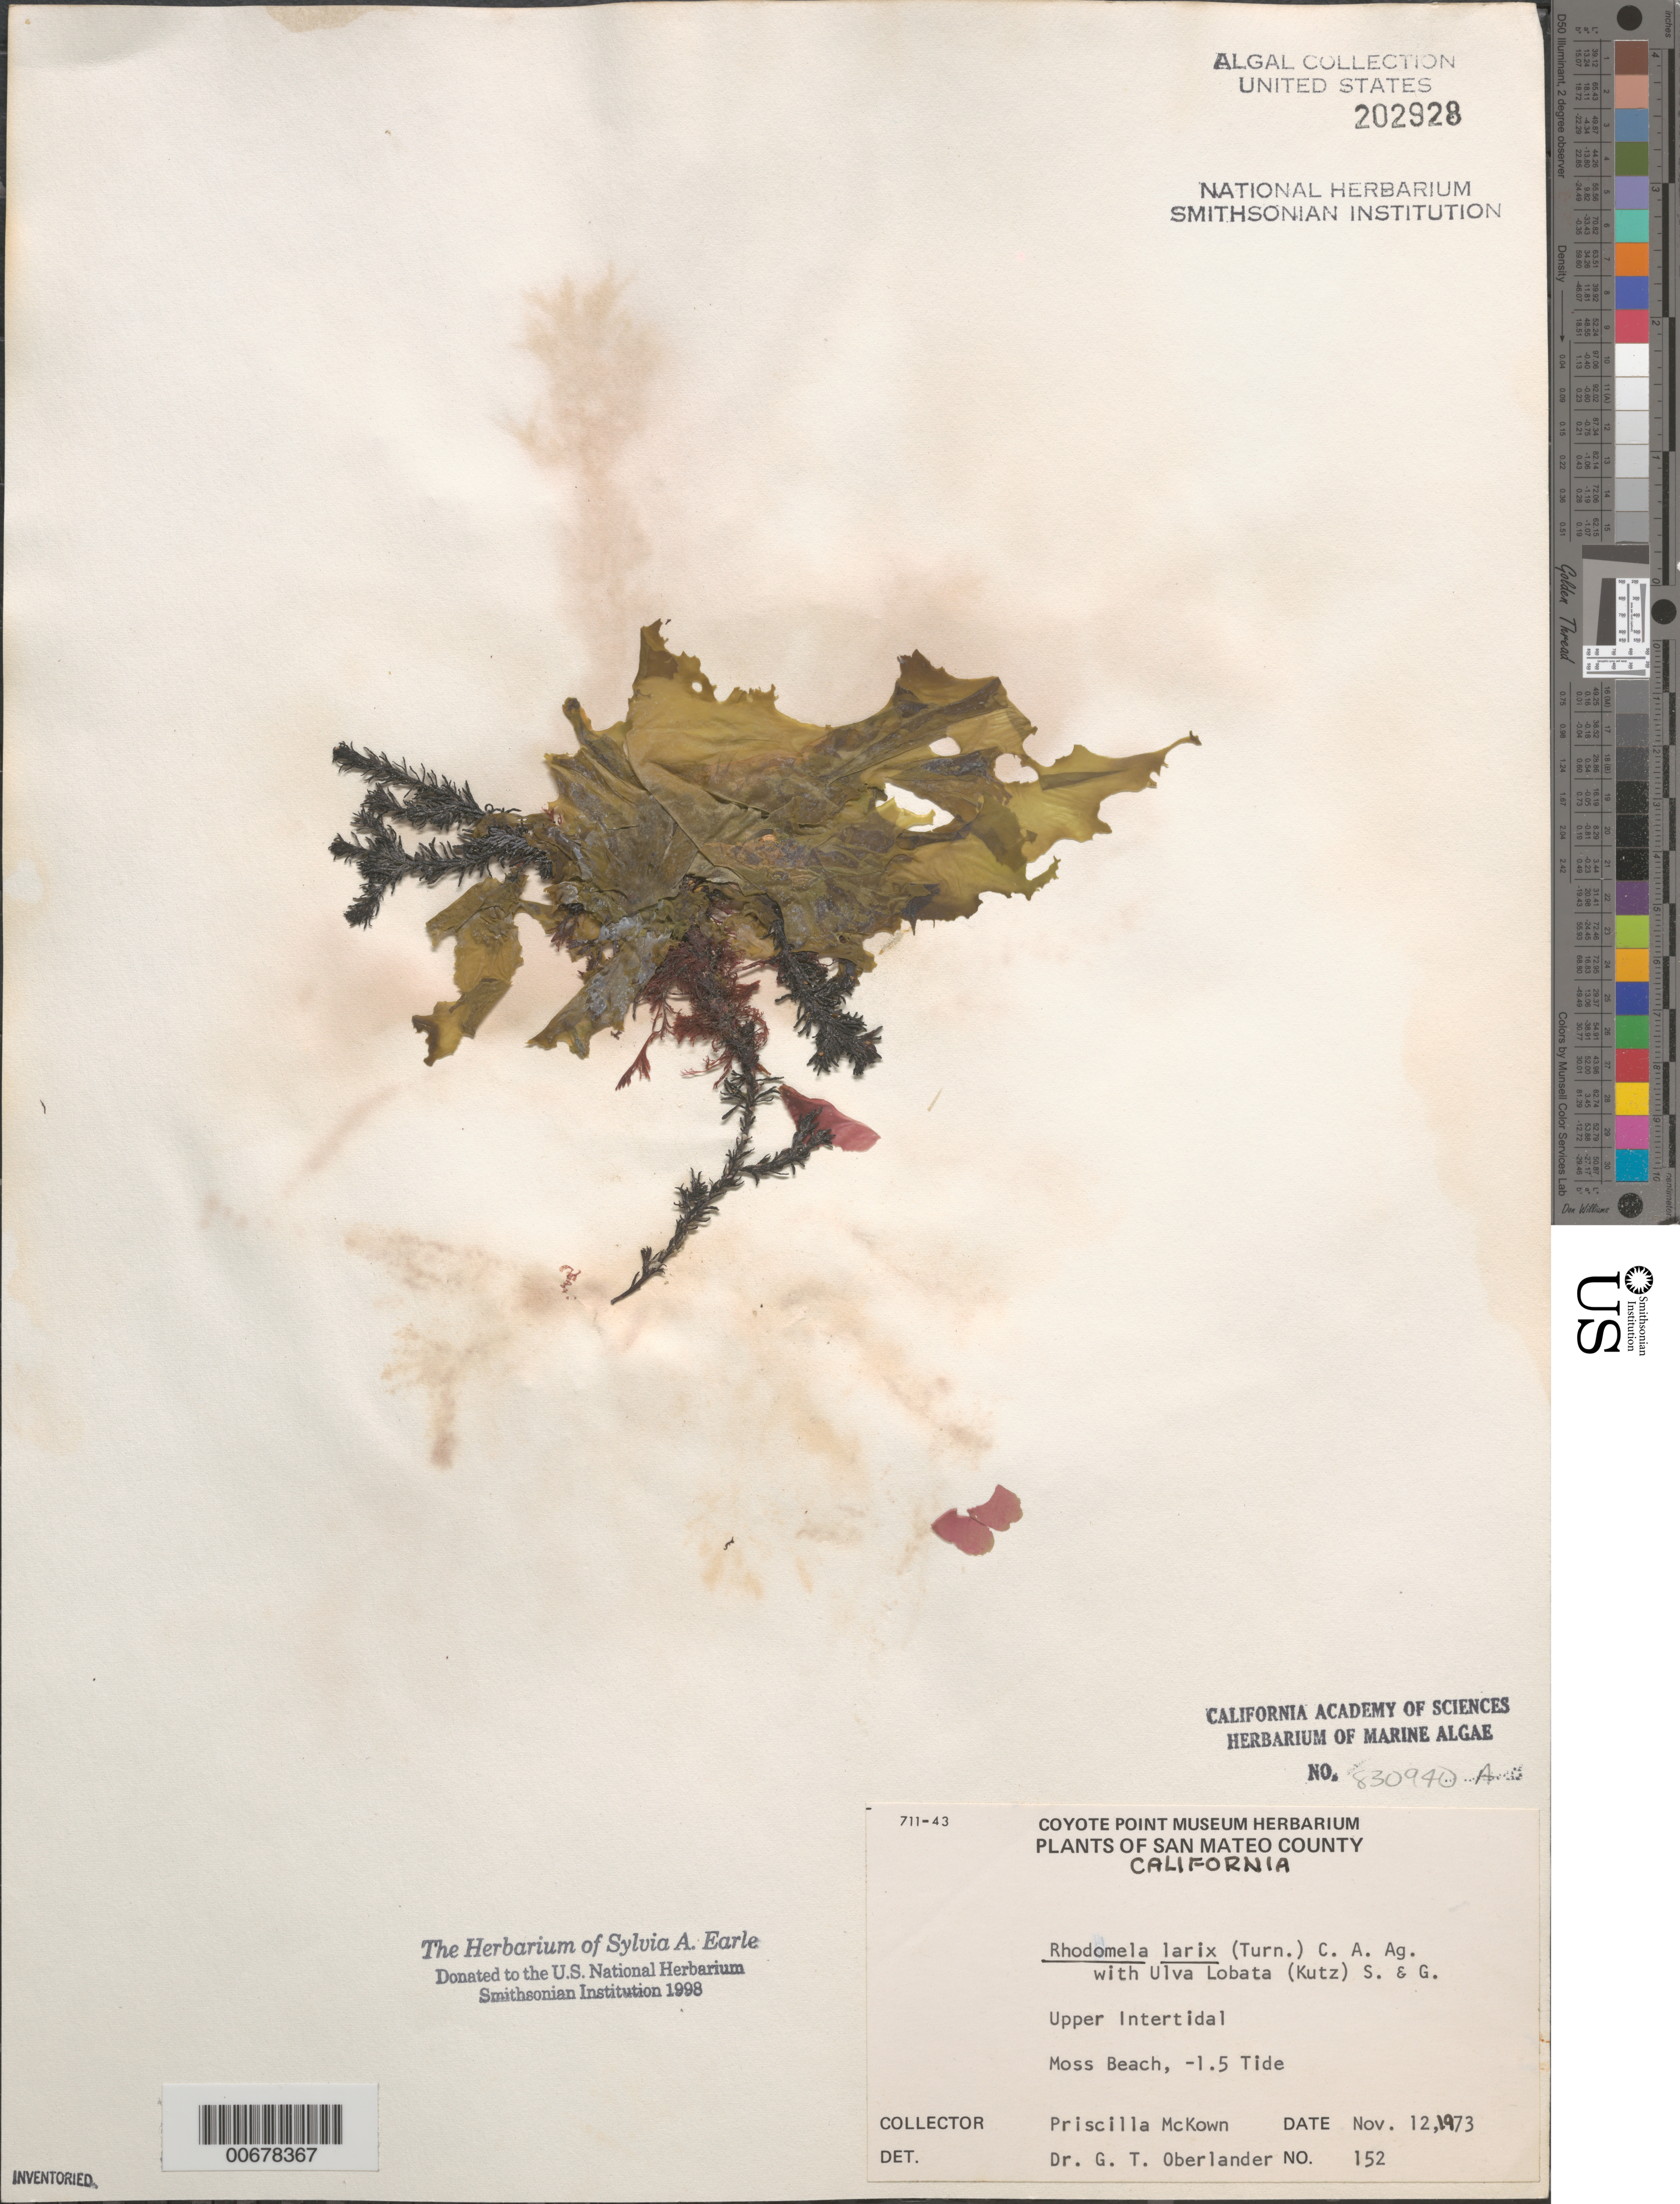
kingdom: Plantae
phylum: Rhodophyta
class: Florideophyceae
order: Ceramiales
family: Rhodomelaceae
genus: Neorhodomela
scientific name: Neorhodomela larix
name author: (Turner) Masuda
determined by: Algae name updating Project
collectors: P. McKown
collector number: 152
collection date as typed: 12 Nov 1973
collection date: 1973-11-12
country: United States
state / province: California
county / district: San Mateo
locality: Moss Beach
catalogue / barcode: US 202928